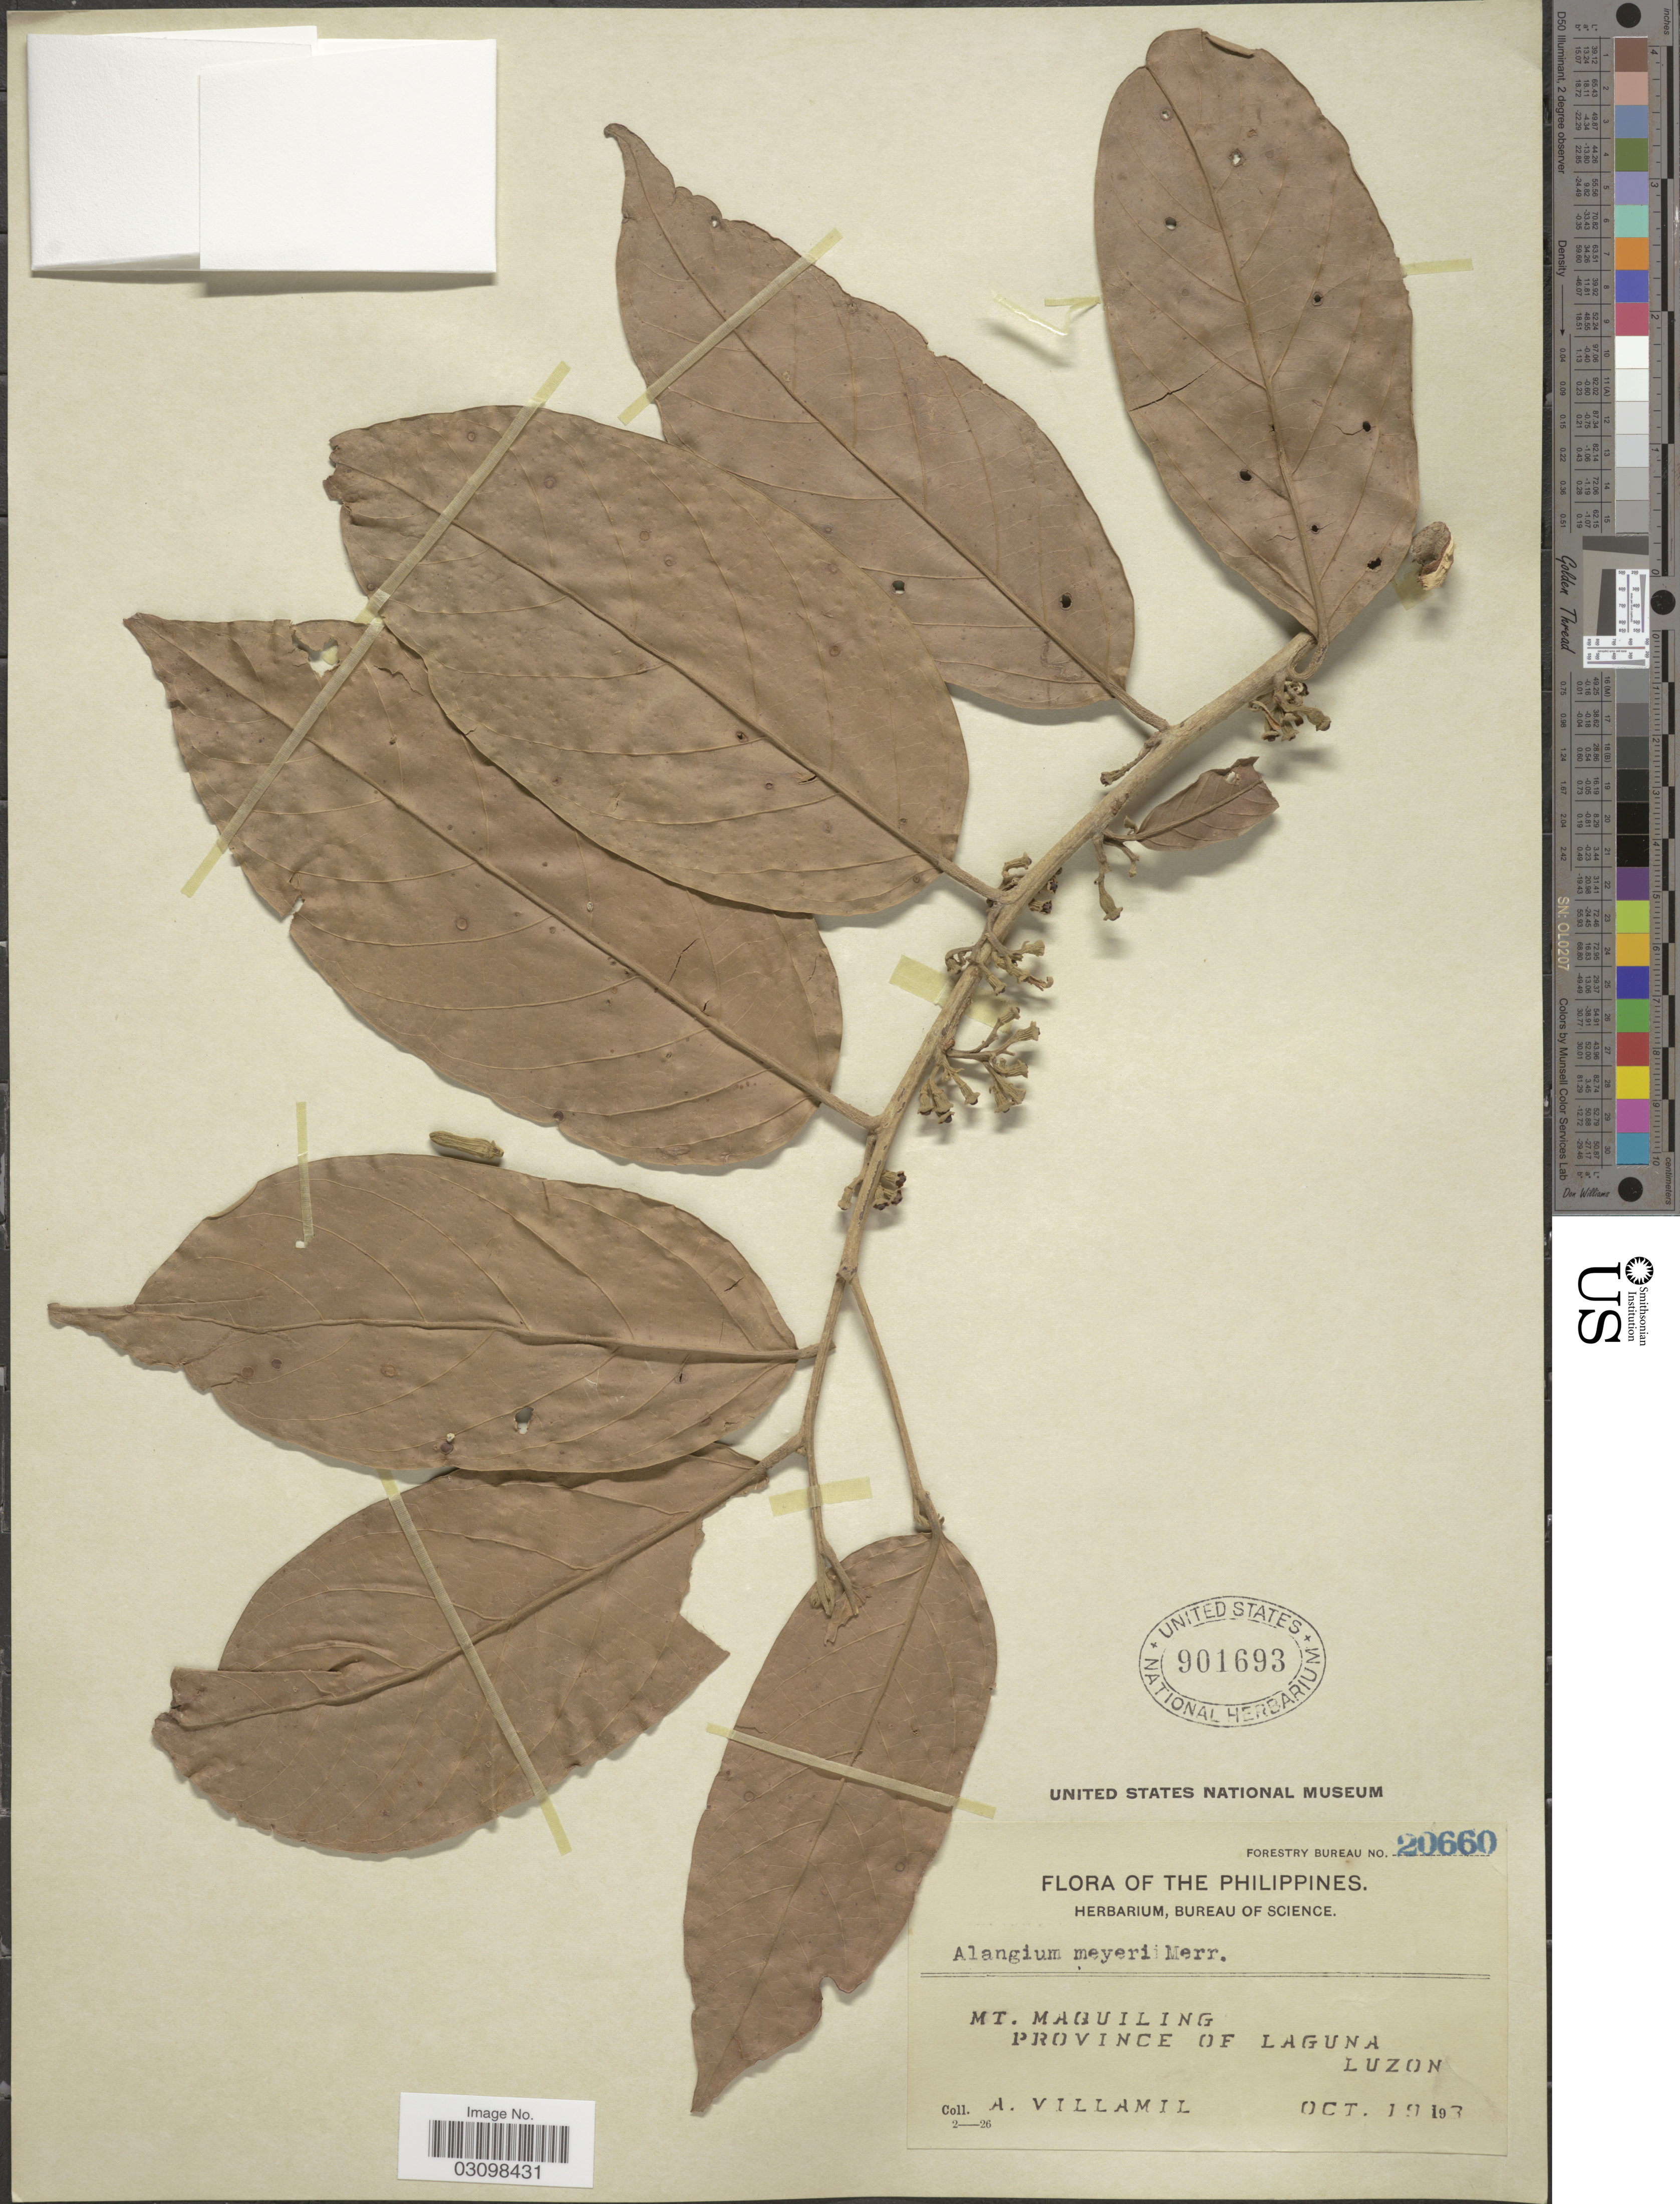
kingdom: Plantae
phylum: Tracheophyta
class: Magnoliopsida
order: Cornales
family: Cornaceae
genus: Alangium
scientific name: Alangium javanicum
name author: (Blume) Wangerin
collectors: A. Villamil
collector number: Forestry Bureau 20660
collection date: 1913-10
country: Philippines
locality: Mt. Maquiling. Province of Laguna. Luzon.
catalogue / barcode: US 901693